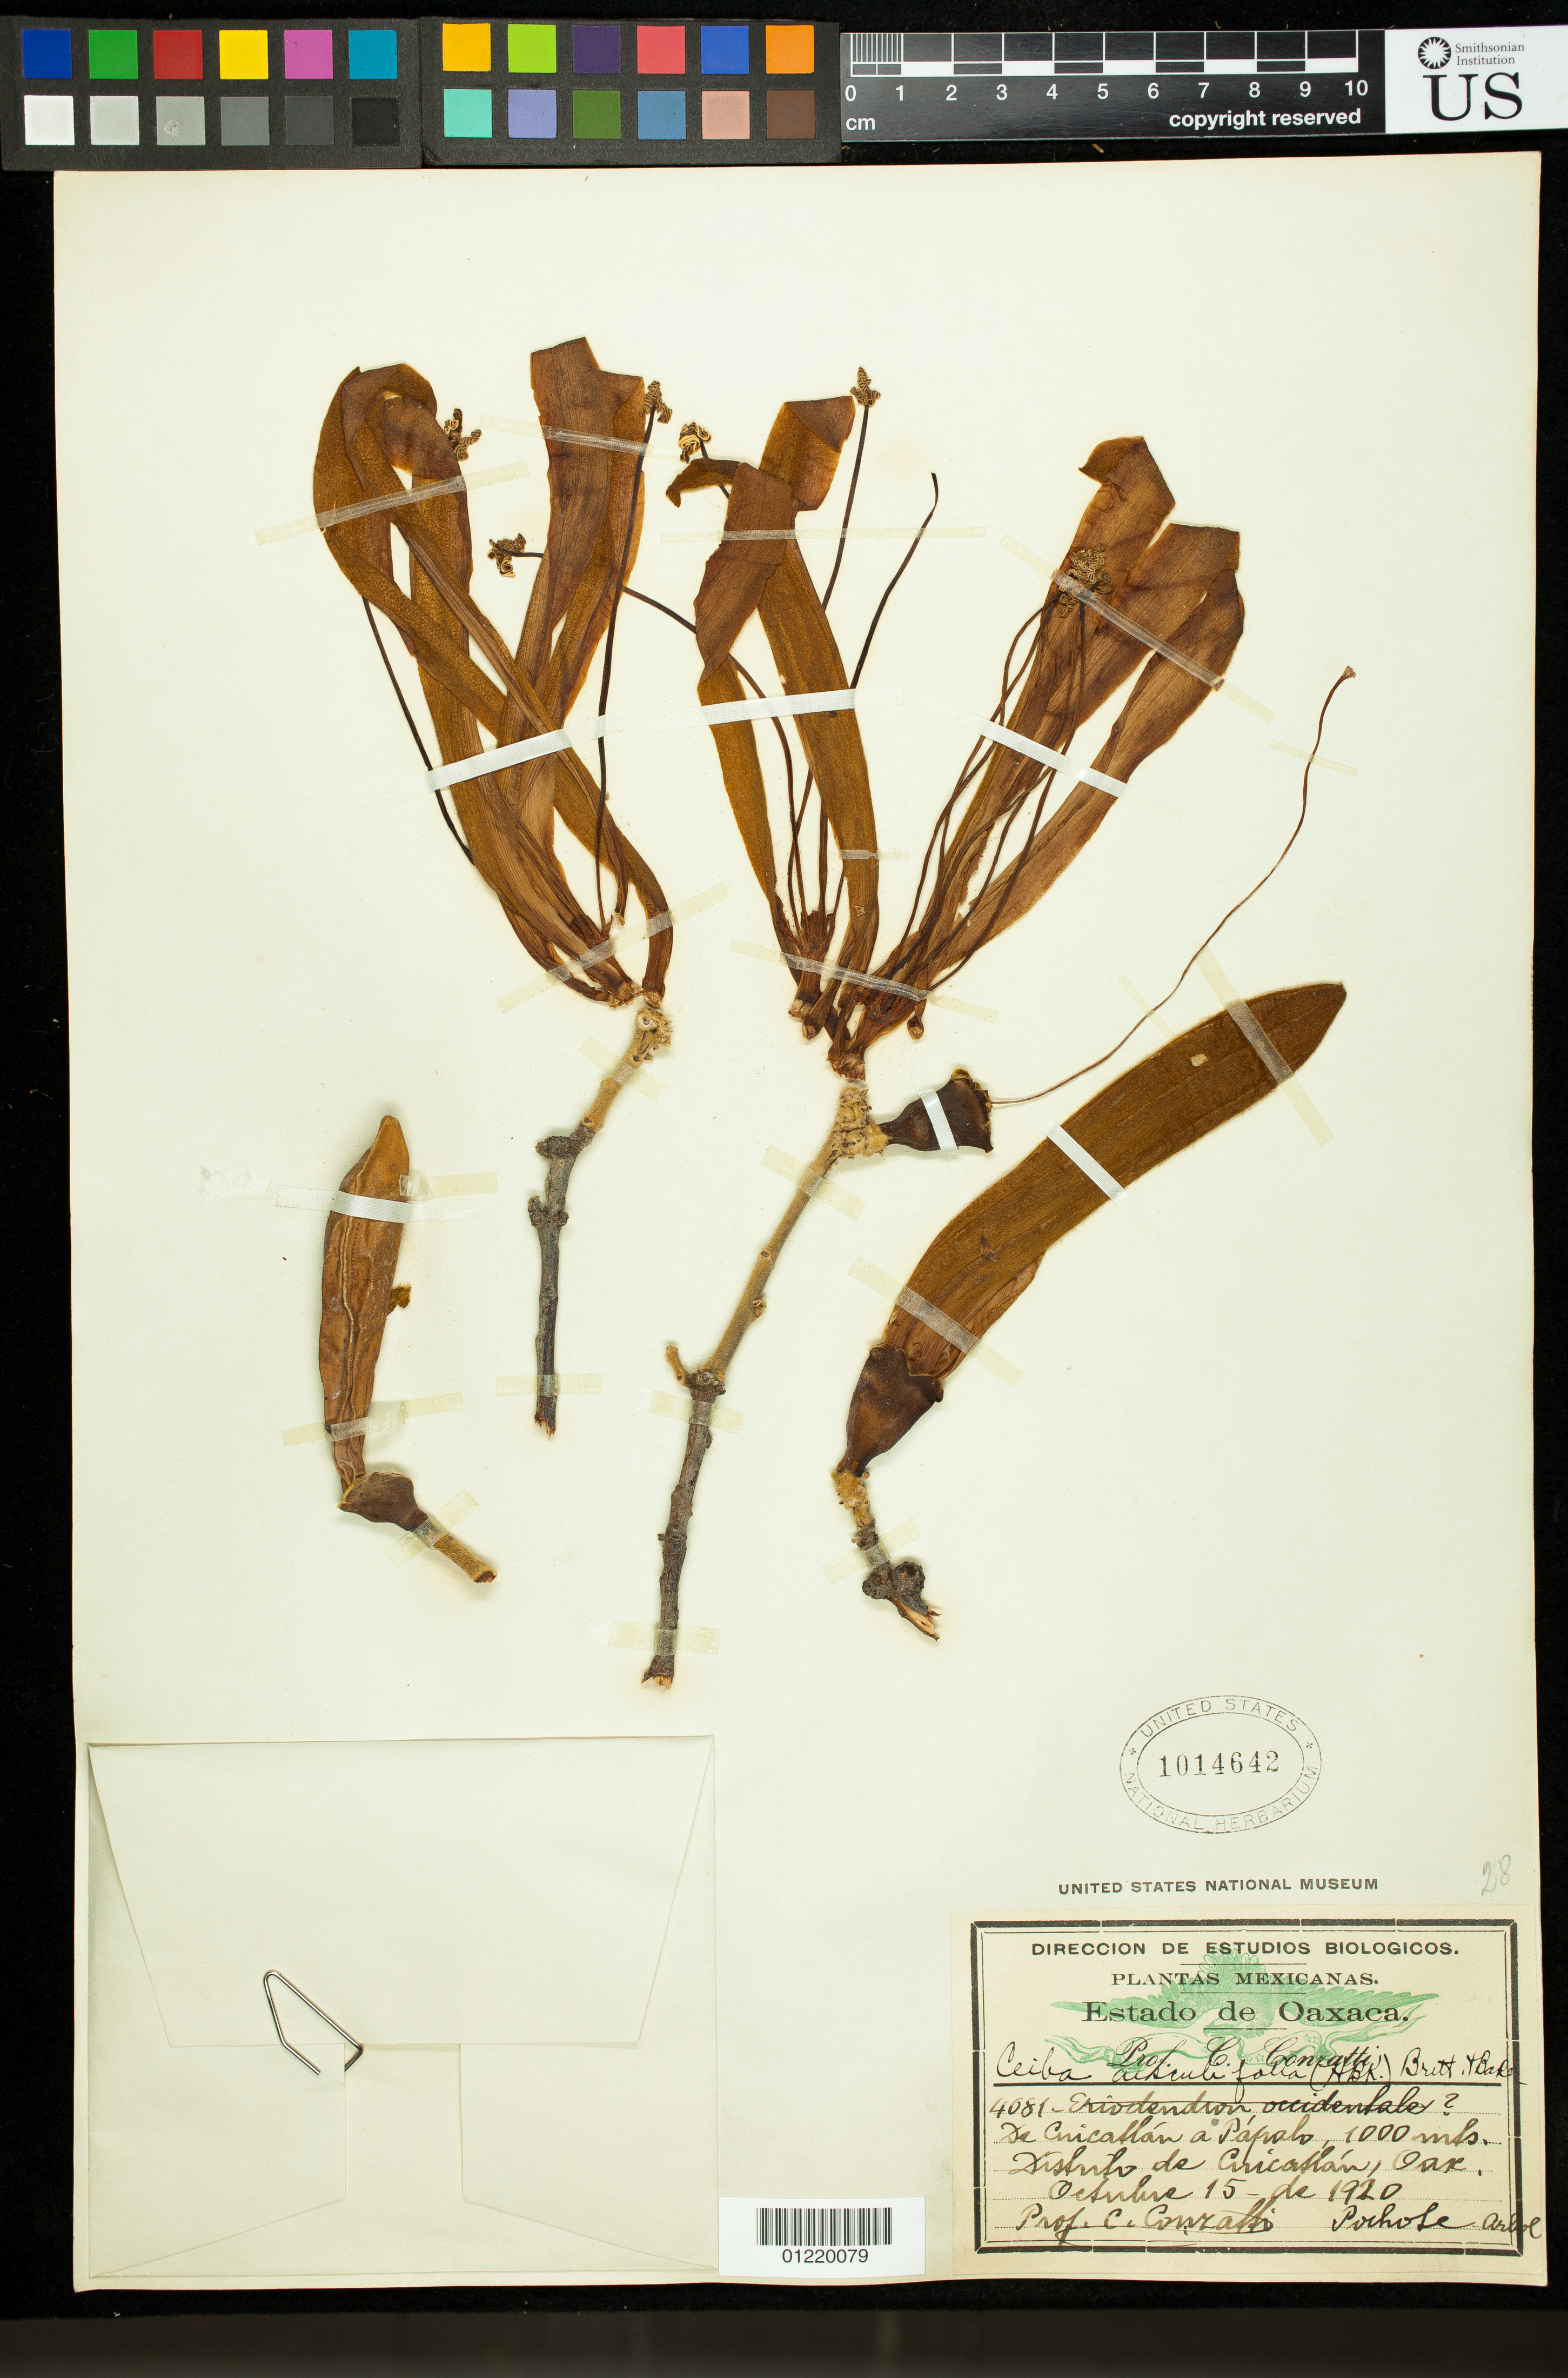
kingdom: Plantae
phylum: Tracheophyta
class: Magnoliopsida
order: Malvales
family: Malvaceae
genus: Ceiba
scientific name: Ceiba aesculifolia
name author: (Kunth) Britten & Baker f.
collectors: C. Conzatti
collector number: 4081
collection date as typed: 10/15/1920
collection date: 1920-10-15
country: Mexico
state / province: Oaxaca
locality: De Cuicatlán a Pápalo. Distrito de Cuicatlán, Oax.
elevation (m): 1000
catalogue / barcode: US 1014642